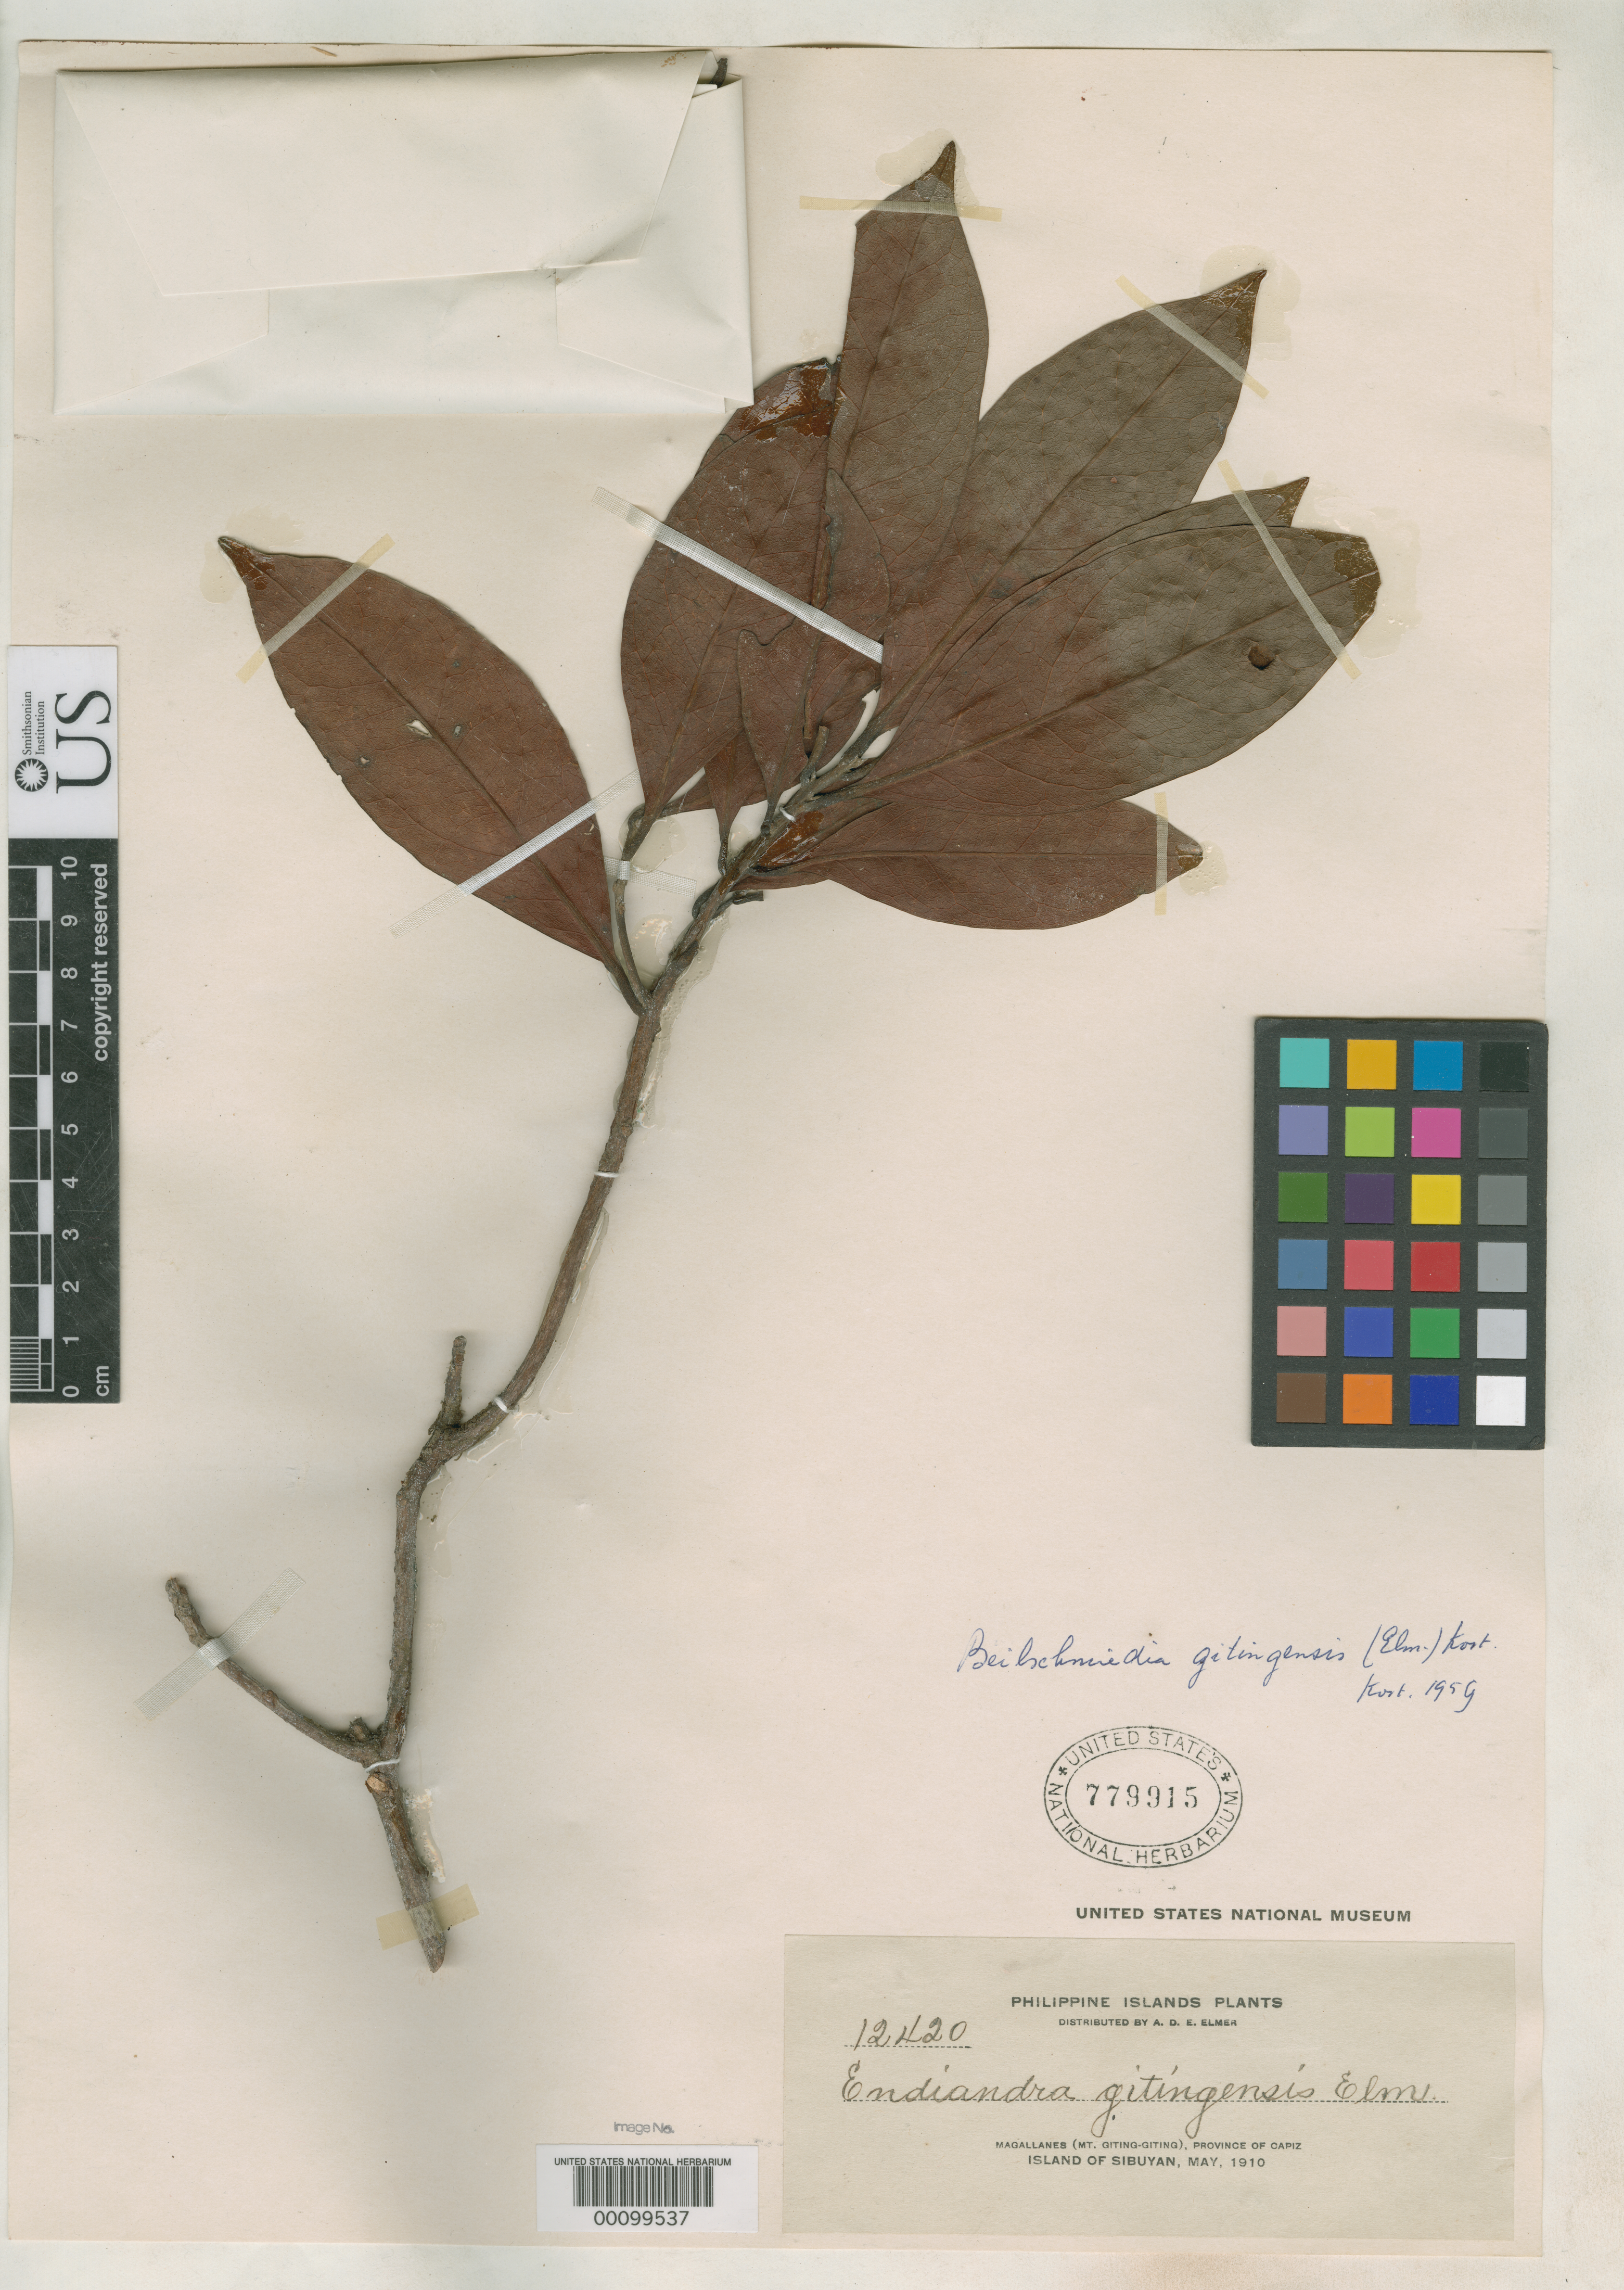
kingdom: Plantae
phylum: Tracheophyta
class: Magnoliopsida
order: Laurales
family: Lauraceae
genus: Endiandra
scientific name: Endiandra gitingensis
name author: Elmer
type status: Isotype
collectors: A. D. E. Elmer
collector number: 12420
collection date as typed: May 1910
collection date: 1910-05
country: Philippines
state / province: Mimaropa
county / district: Romblon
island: Sibuyan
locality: Magallanes (Mt. Giting-Giting).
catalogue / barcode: US 779915